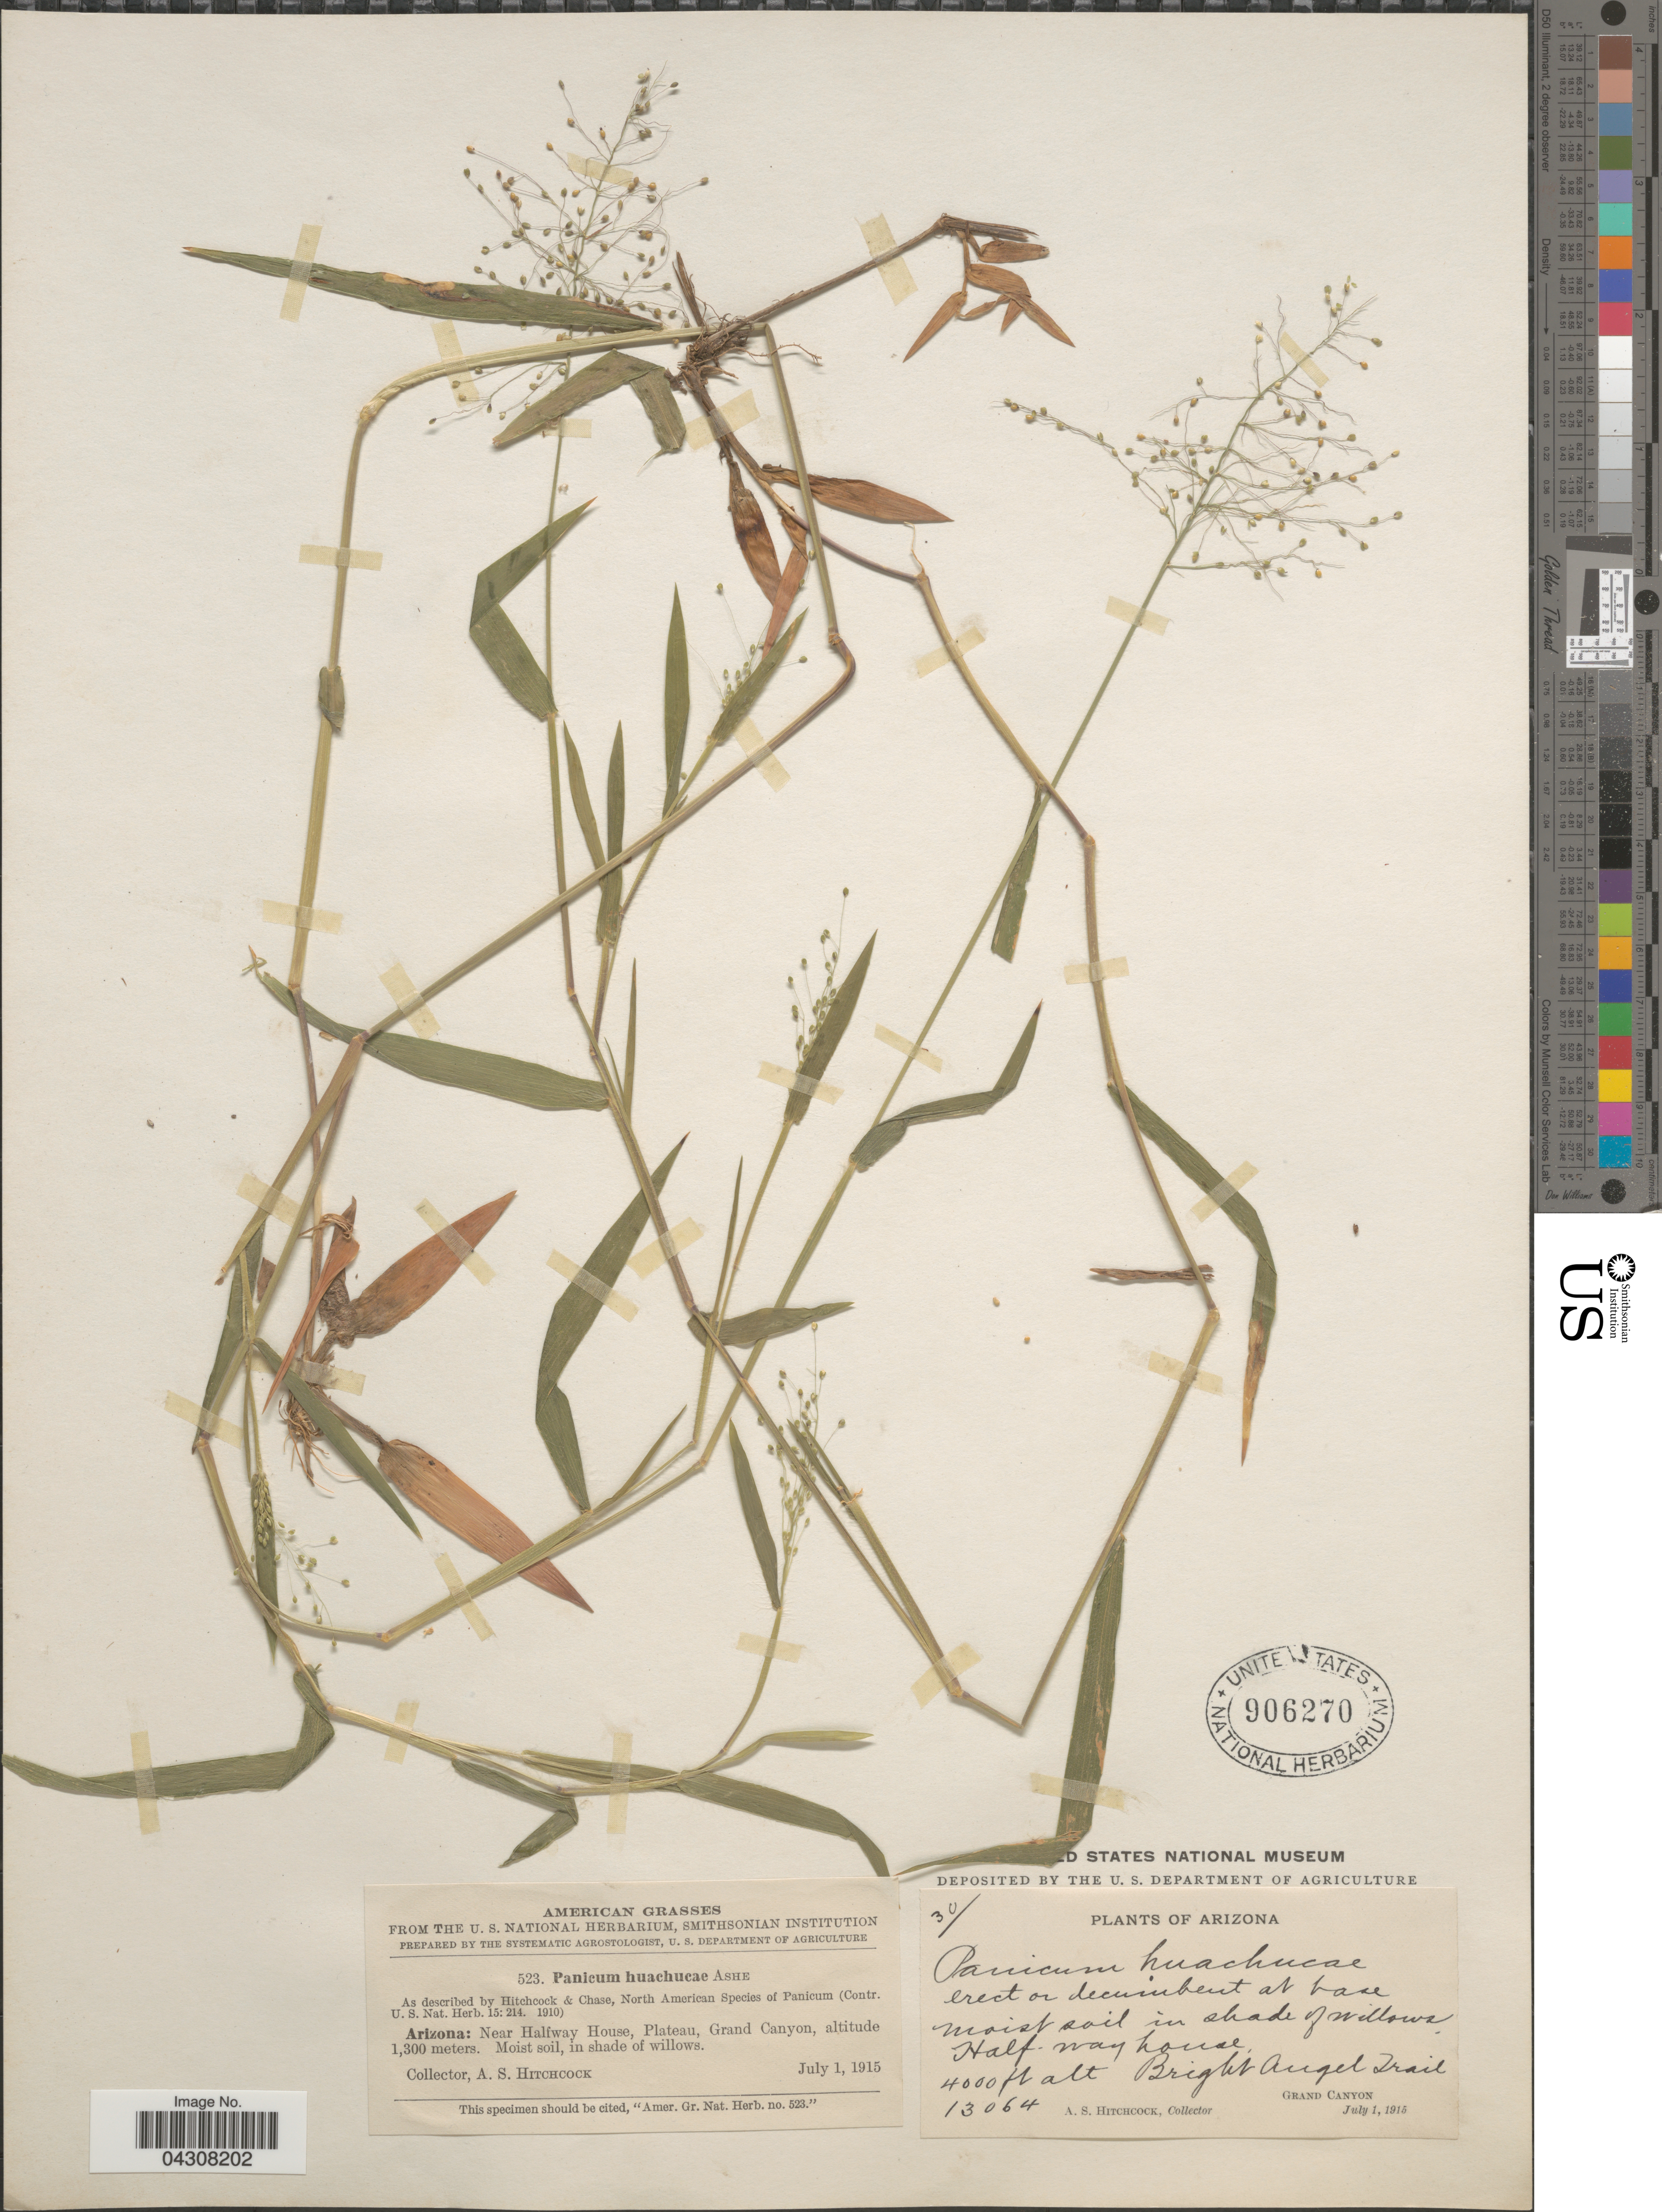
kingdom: Plantae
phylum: Tracheophyta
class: Liliopsida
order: Poales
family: Poaceae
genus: Dichanthelium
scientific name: Dichanthelium acuminatum var. acuminatum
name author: (Sw.) Gould & C.A. Clark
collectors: A. S. Hitchcock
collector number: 13064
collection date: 1915-07-01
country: United States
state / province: Arizona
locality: Near Halfway House, Plateau, Grand Canyon. Moist soil in shade of willows Half-way house. Bright Angel Trail.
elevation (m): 1219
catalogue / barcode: US 906270